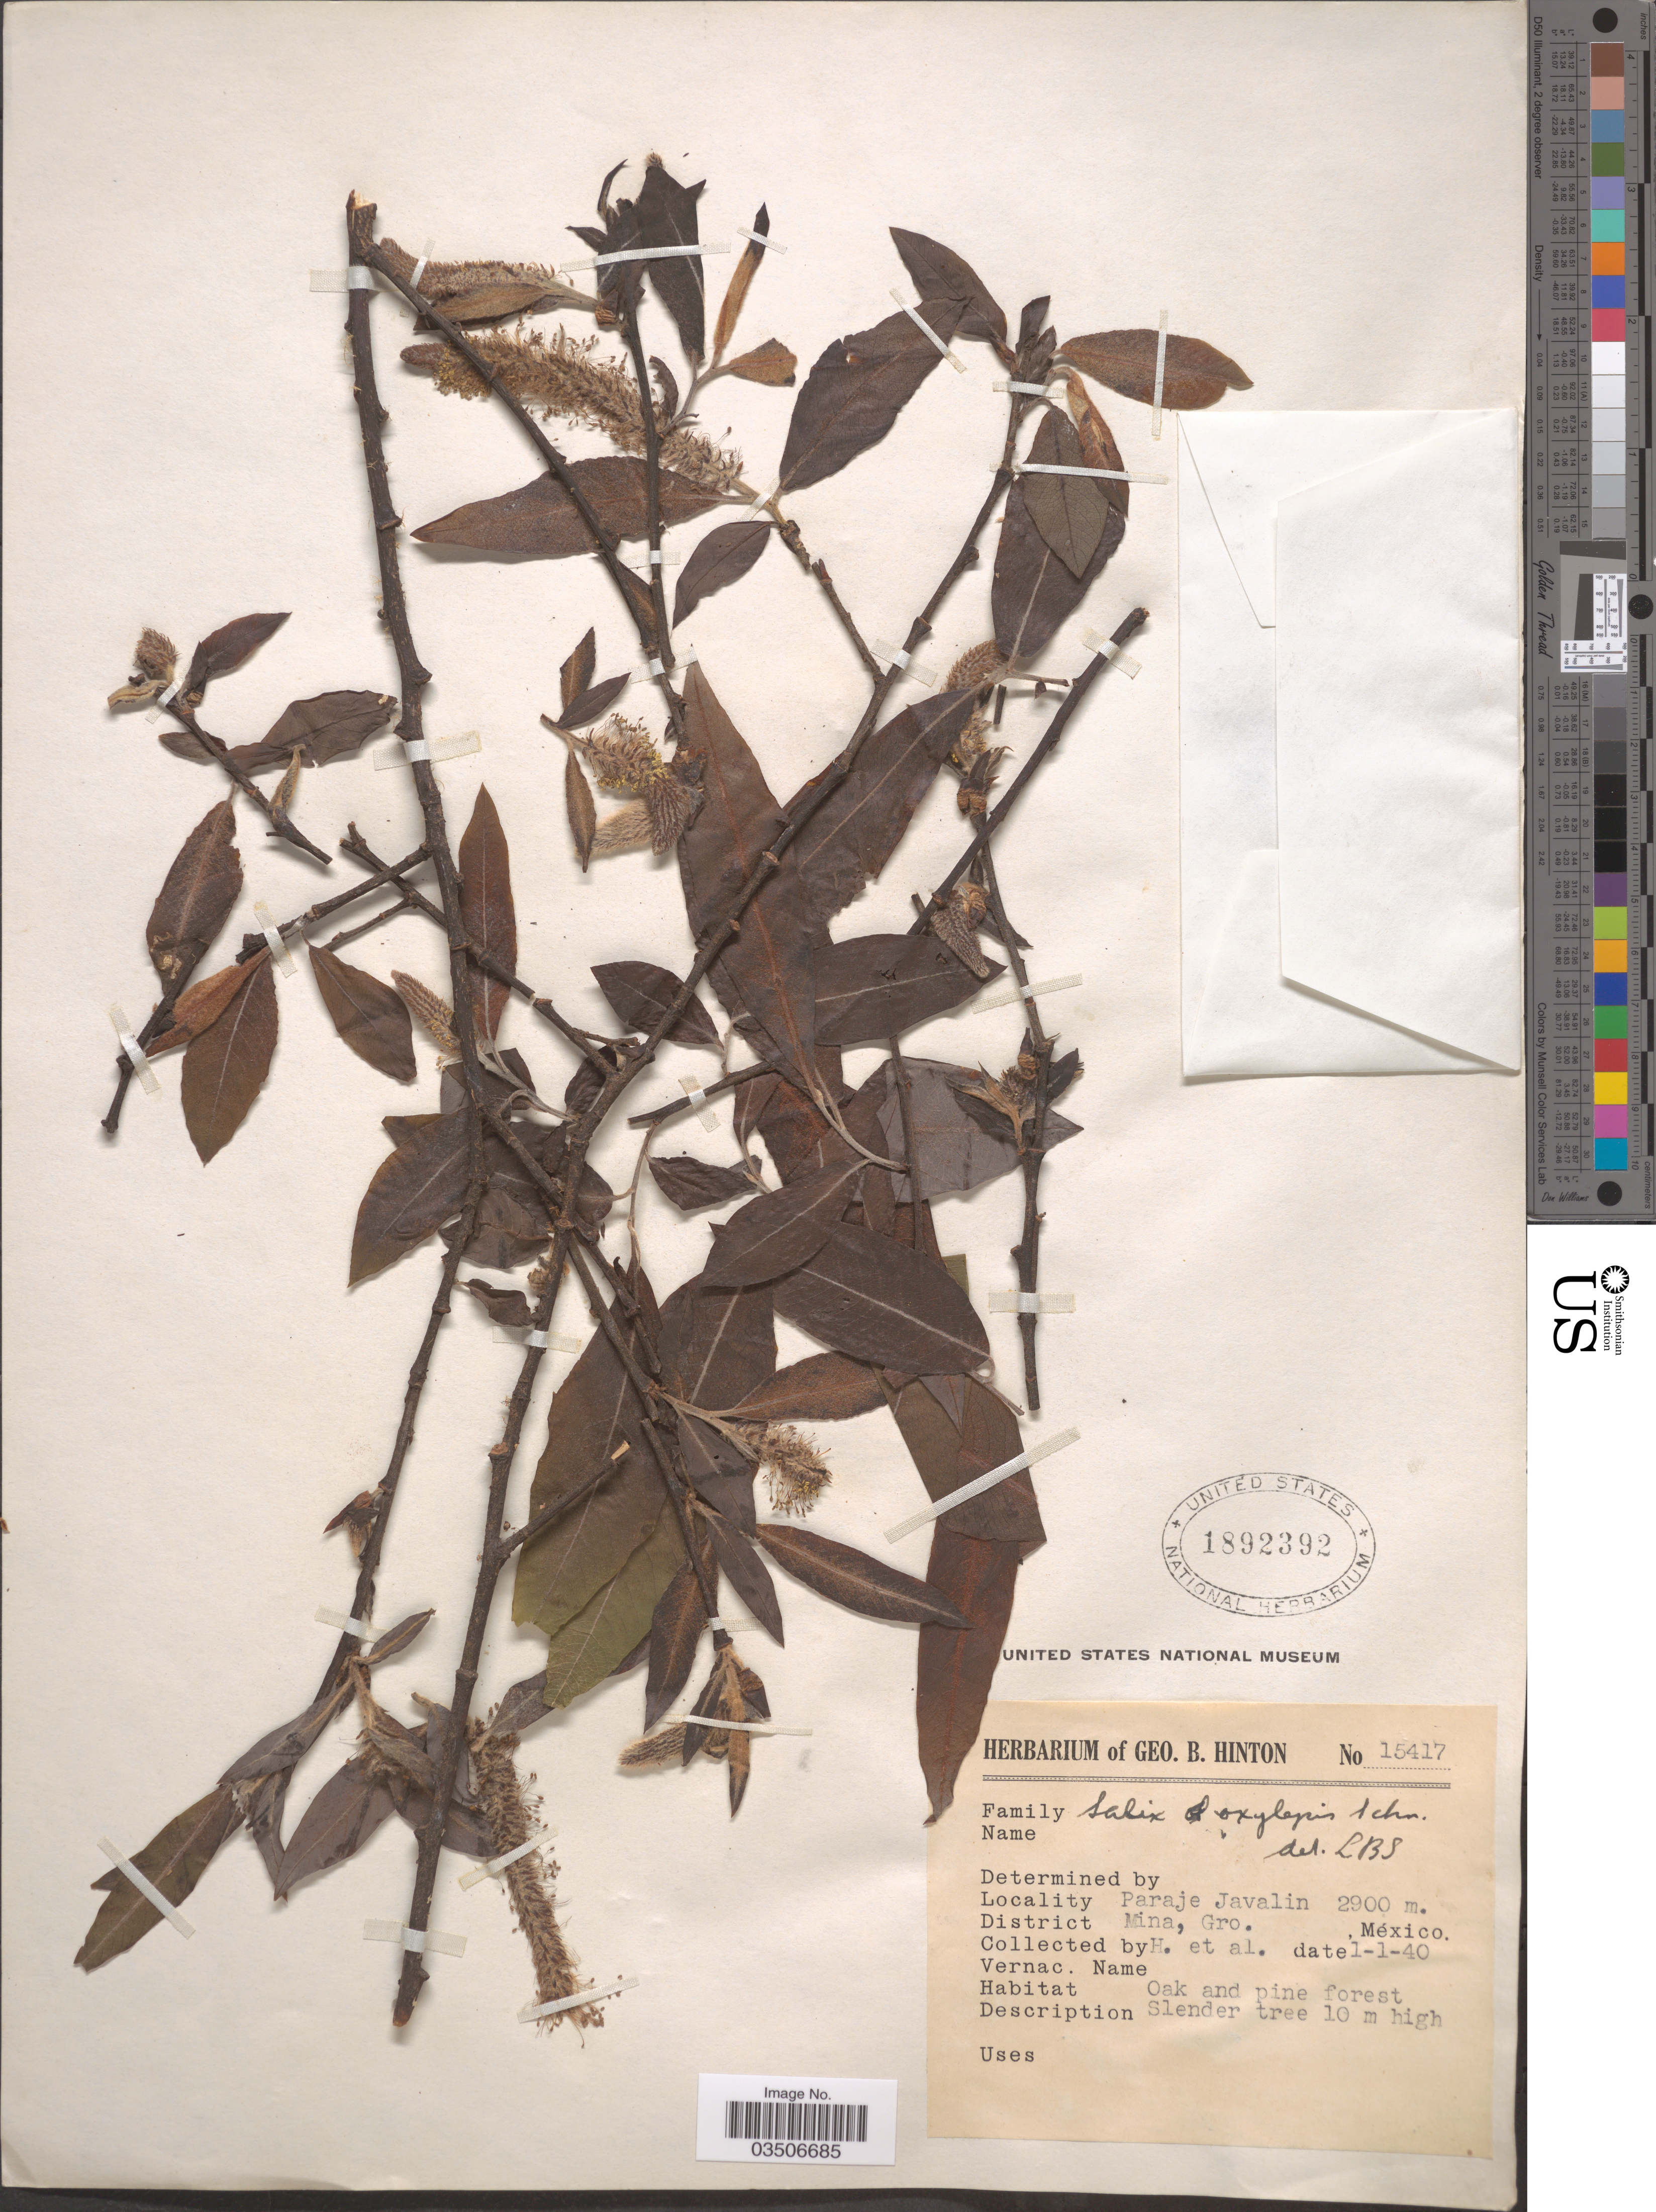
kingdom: Plantae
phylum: Tracheophyta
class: Magnoliopsida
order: Malpighiales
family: Salicaceae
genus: Salix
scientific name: Salix oxylepis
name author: C.K. Schneid.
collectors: G. B. Hinton & et al.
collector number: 15417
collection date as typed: Transcribed d/m/y: 1/1/40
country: Mexico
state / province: Guerrero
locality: Paraje Javalin. District Mina, Gro.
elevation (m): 2900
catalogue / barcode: US 1892392